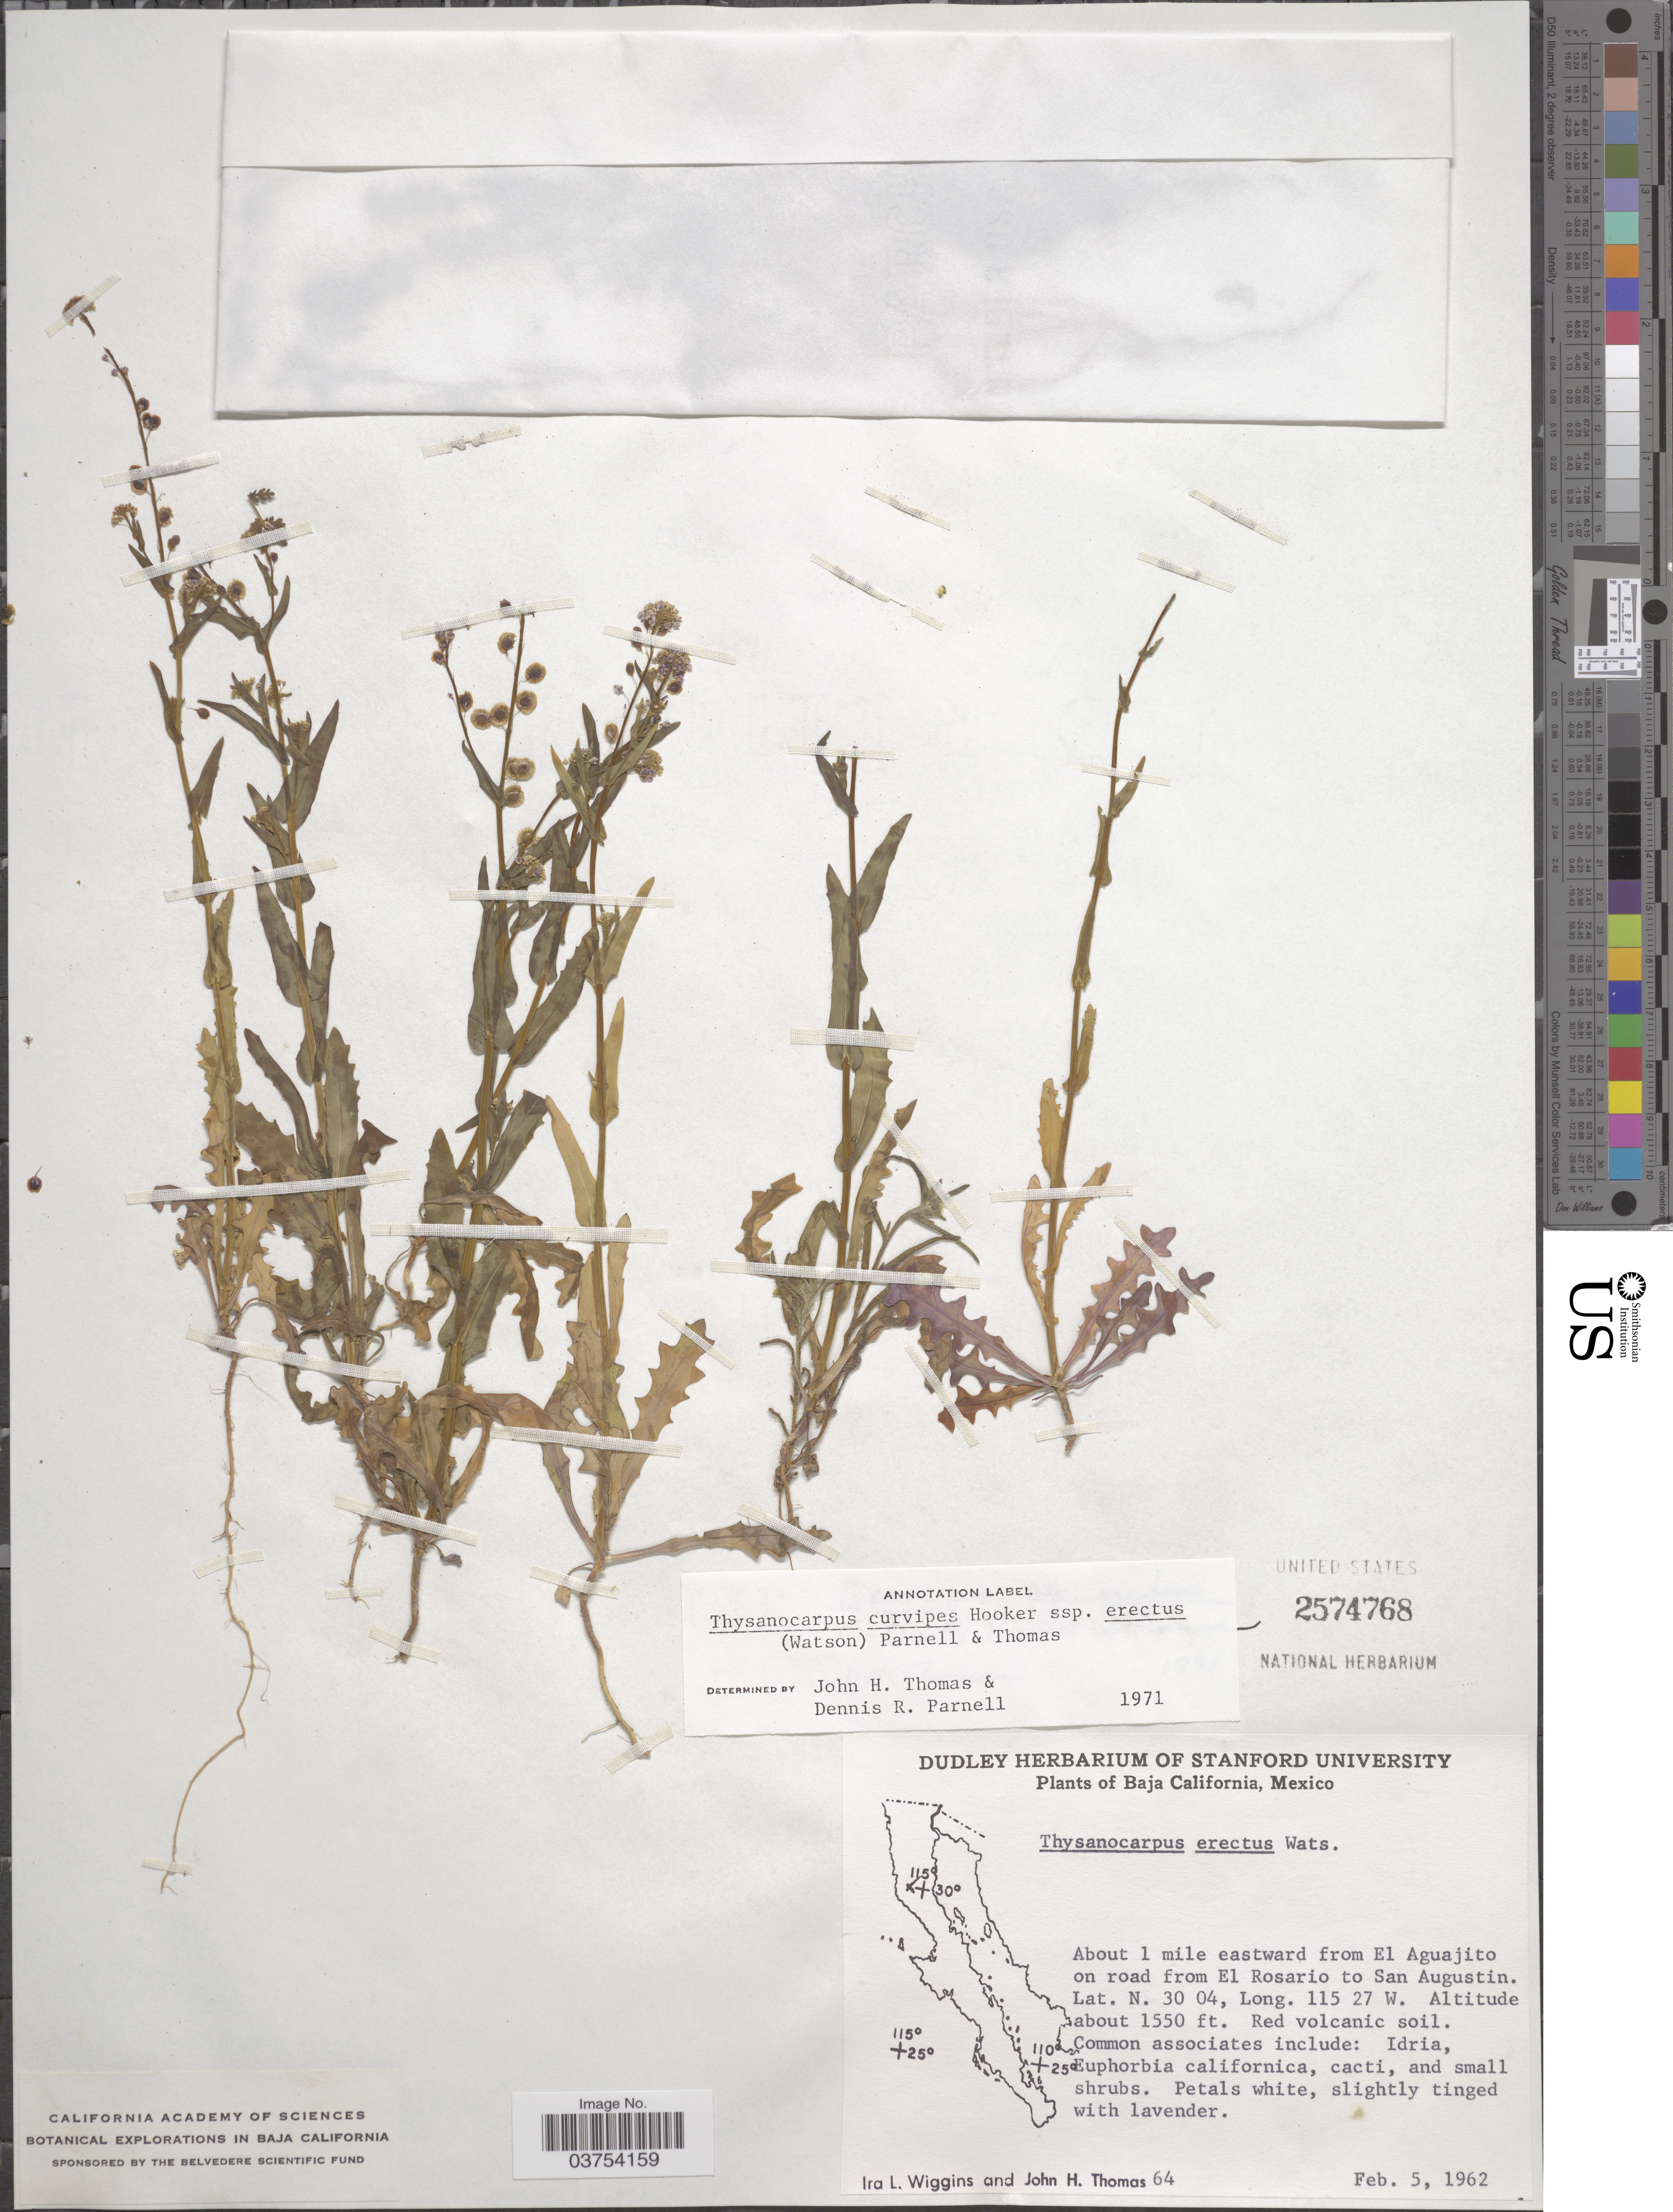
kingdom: Plantae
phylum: Tracheophyta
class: Magnoliopsida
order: Brassicales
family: Brassicaceae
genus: Thysanocarpus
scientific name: Thysanocarpus curvipes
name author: Hook.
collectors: I. L. Wiggins & J. H. Thomas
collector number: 64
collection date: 1962-02-05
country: Mexico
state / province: Baja California Norte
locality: About 1 mile eastward from El Aguajito on road from El Rosario to San Augustin.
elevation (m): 472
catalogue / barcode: US 2574768